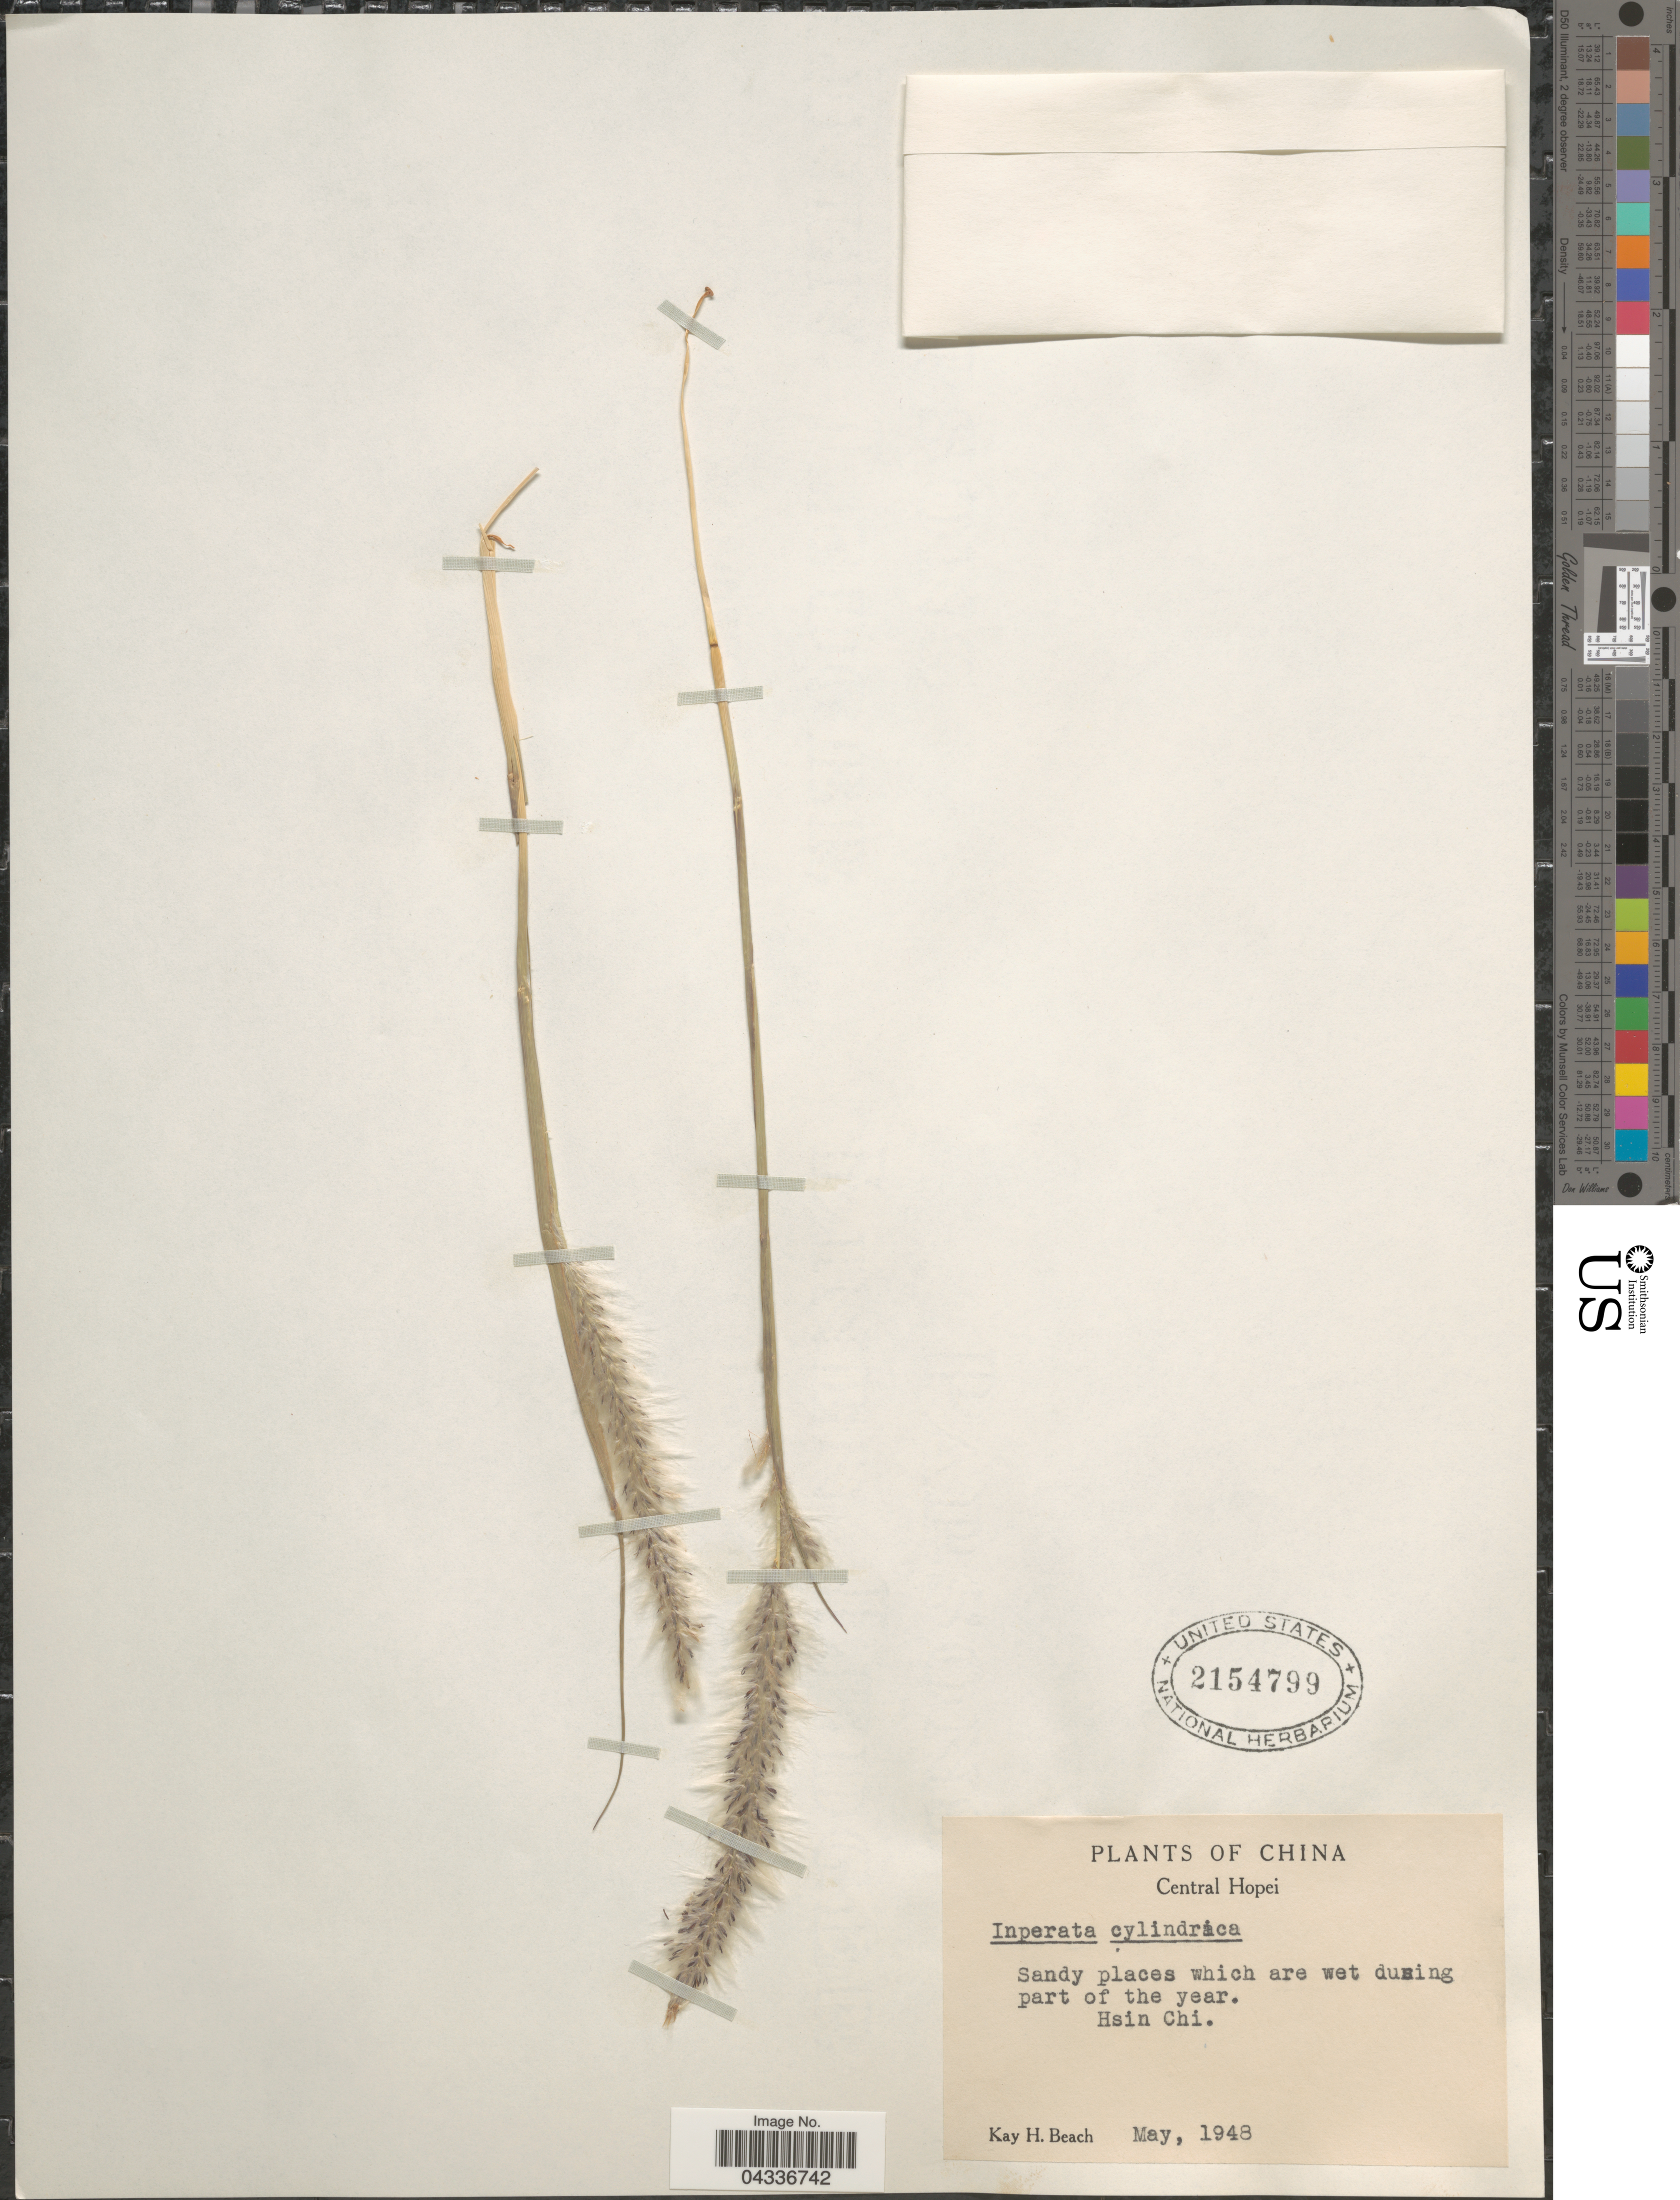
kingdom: Plantae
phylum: Tracheophyta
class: Liliopsida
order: Poales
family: Poaceae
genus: Imperata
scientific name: Imperata cylindrica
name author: (L.) P. Beauv.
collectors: K. H. Beach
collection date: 1948-05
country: China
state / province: Hebei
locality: Central Hopei. Hsin Chi.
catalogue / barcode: US 2154799